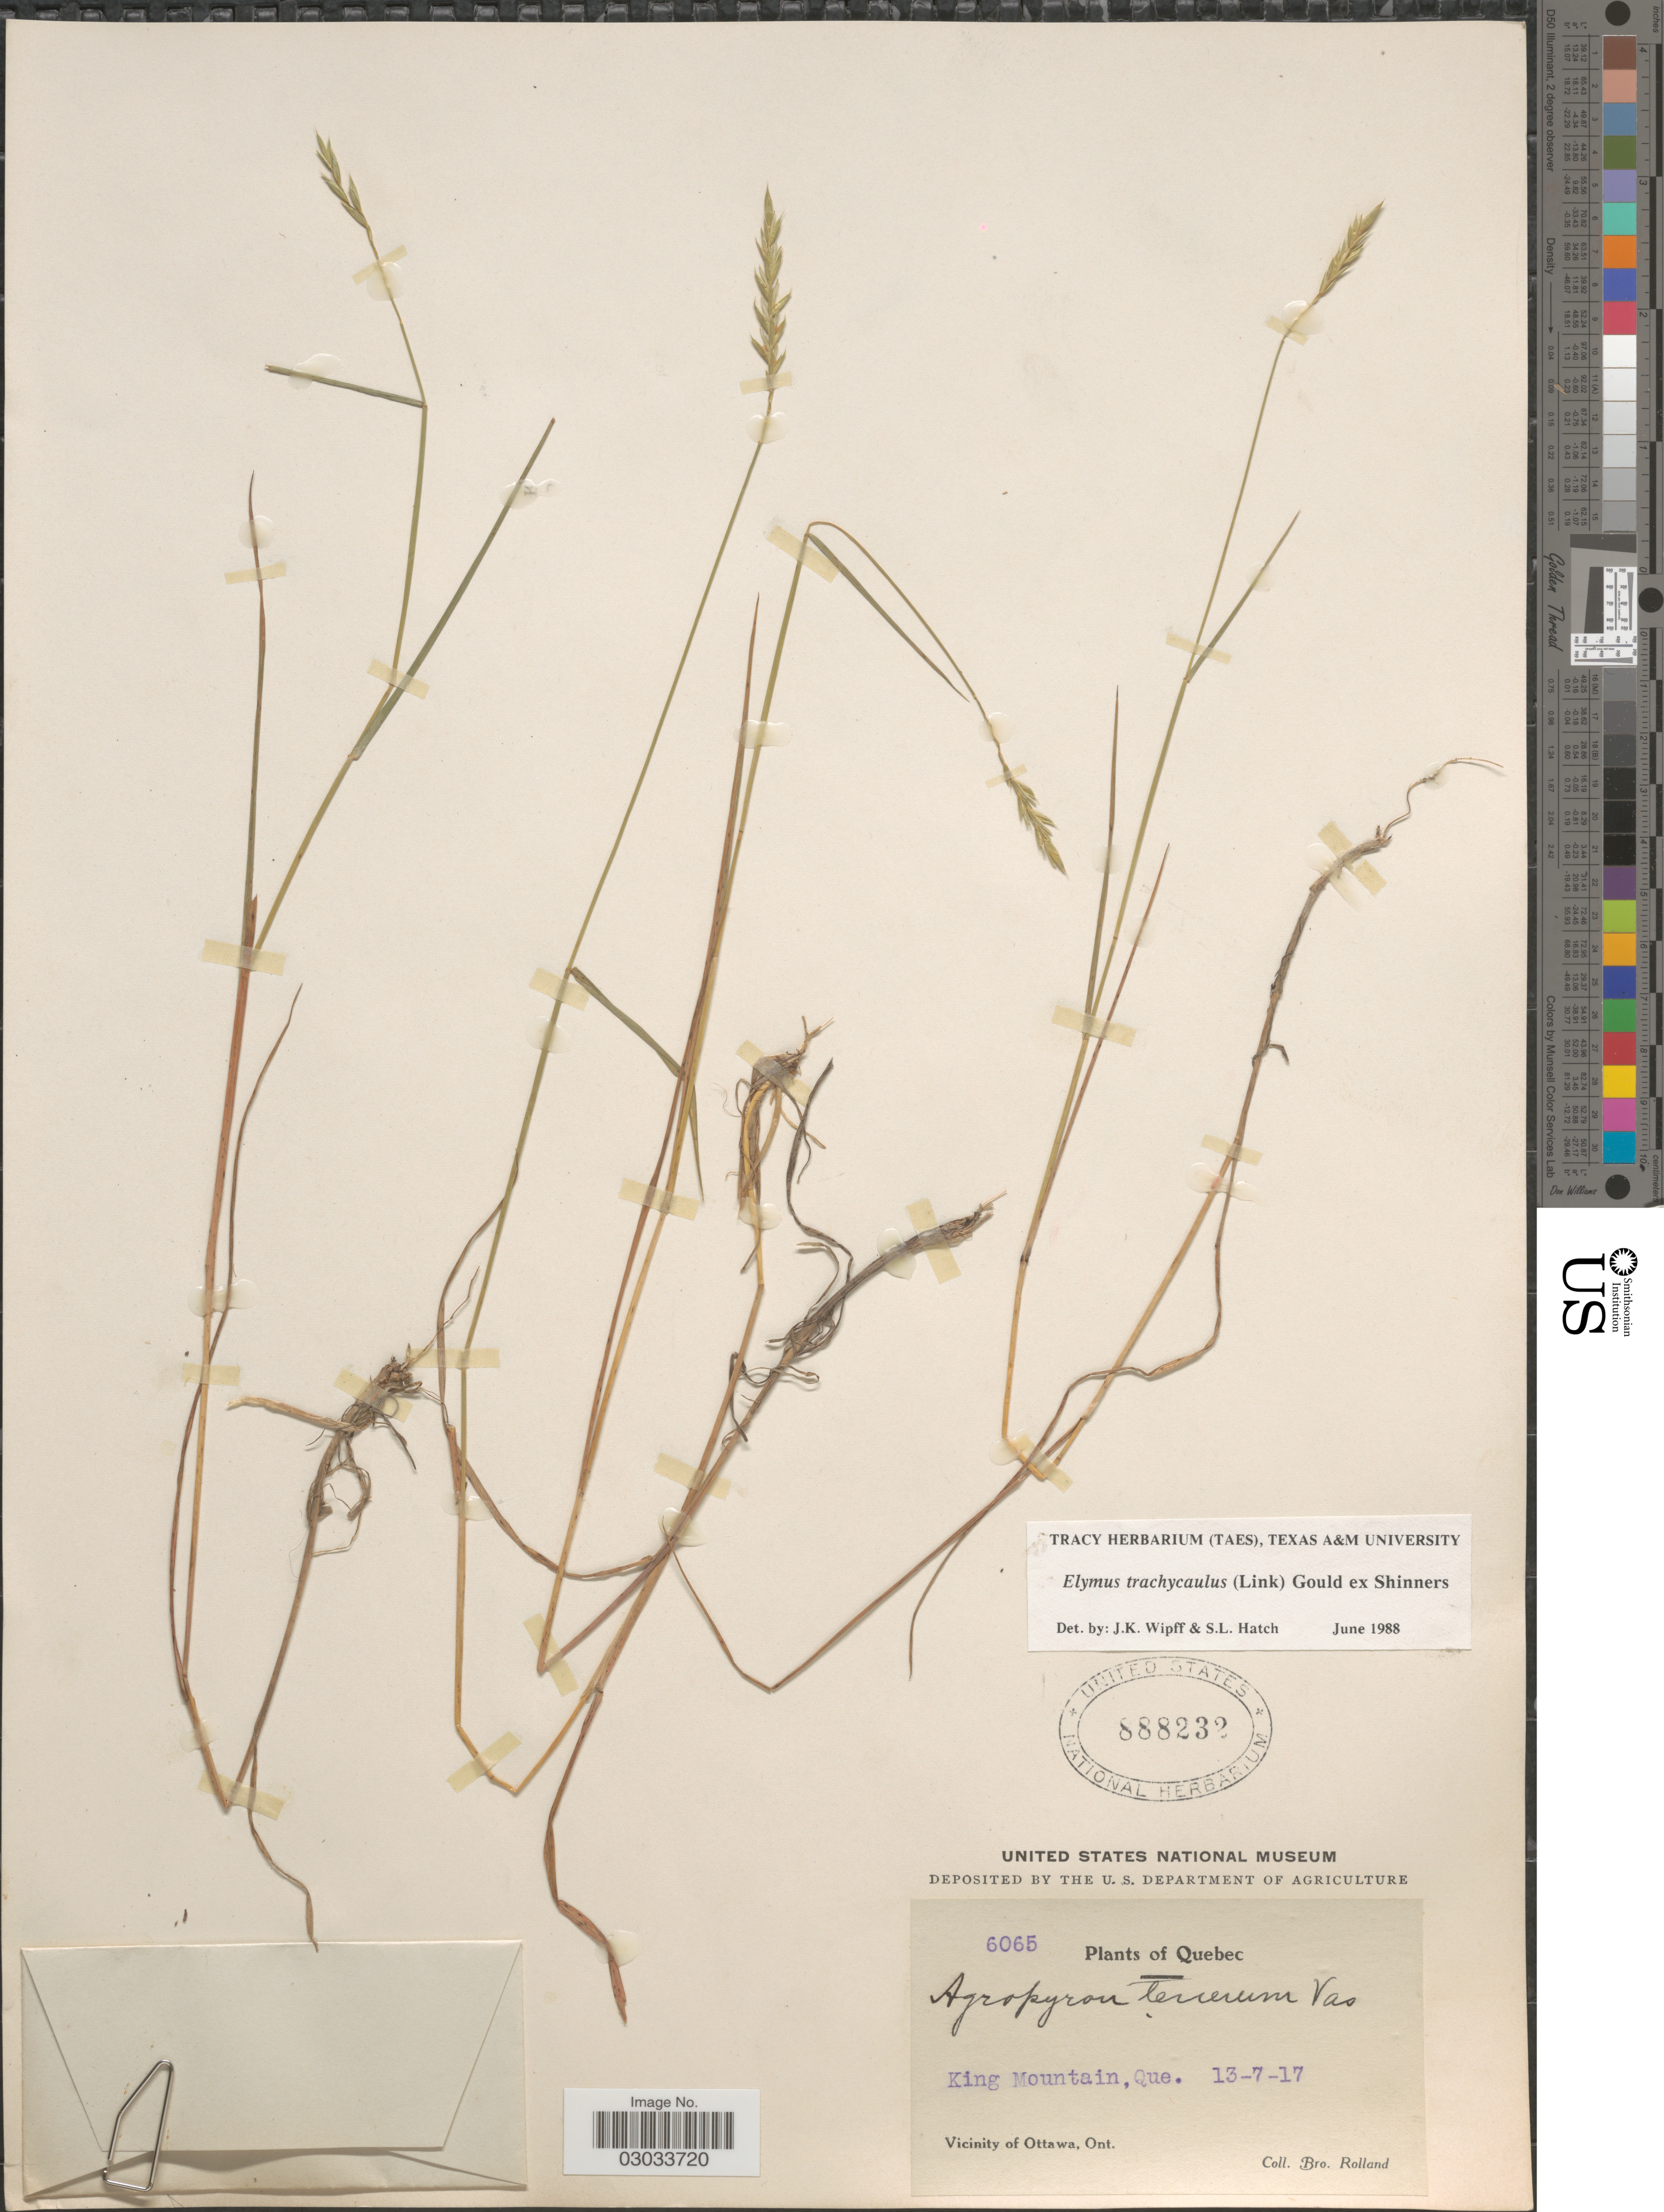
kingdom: Plantae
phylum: Tracheophyta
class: Liliopsida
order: Poales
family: Poaceae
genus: Elymus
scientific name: Elymus trachycaulus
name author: (Link) Gould ex Shinners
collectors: B. Rolland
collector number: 6065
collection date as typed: Transcribed d/m/y: 13/7/17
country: Canada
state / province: Ontario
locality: King Mountain. Vicinity of Ottawa.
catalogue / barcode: US 888232